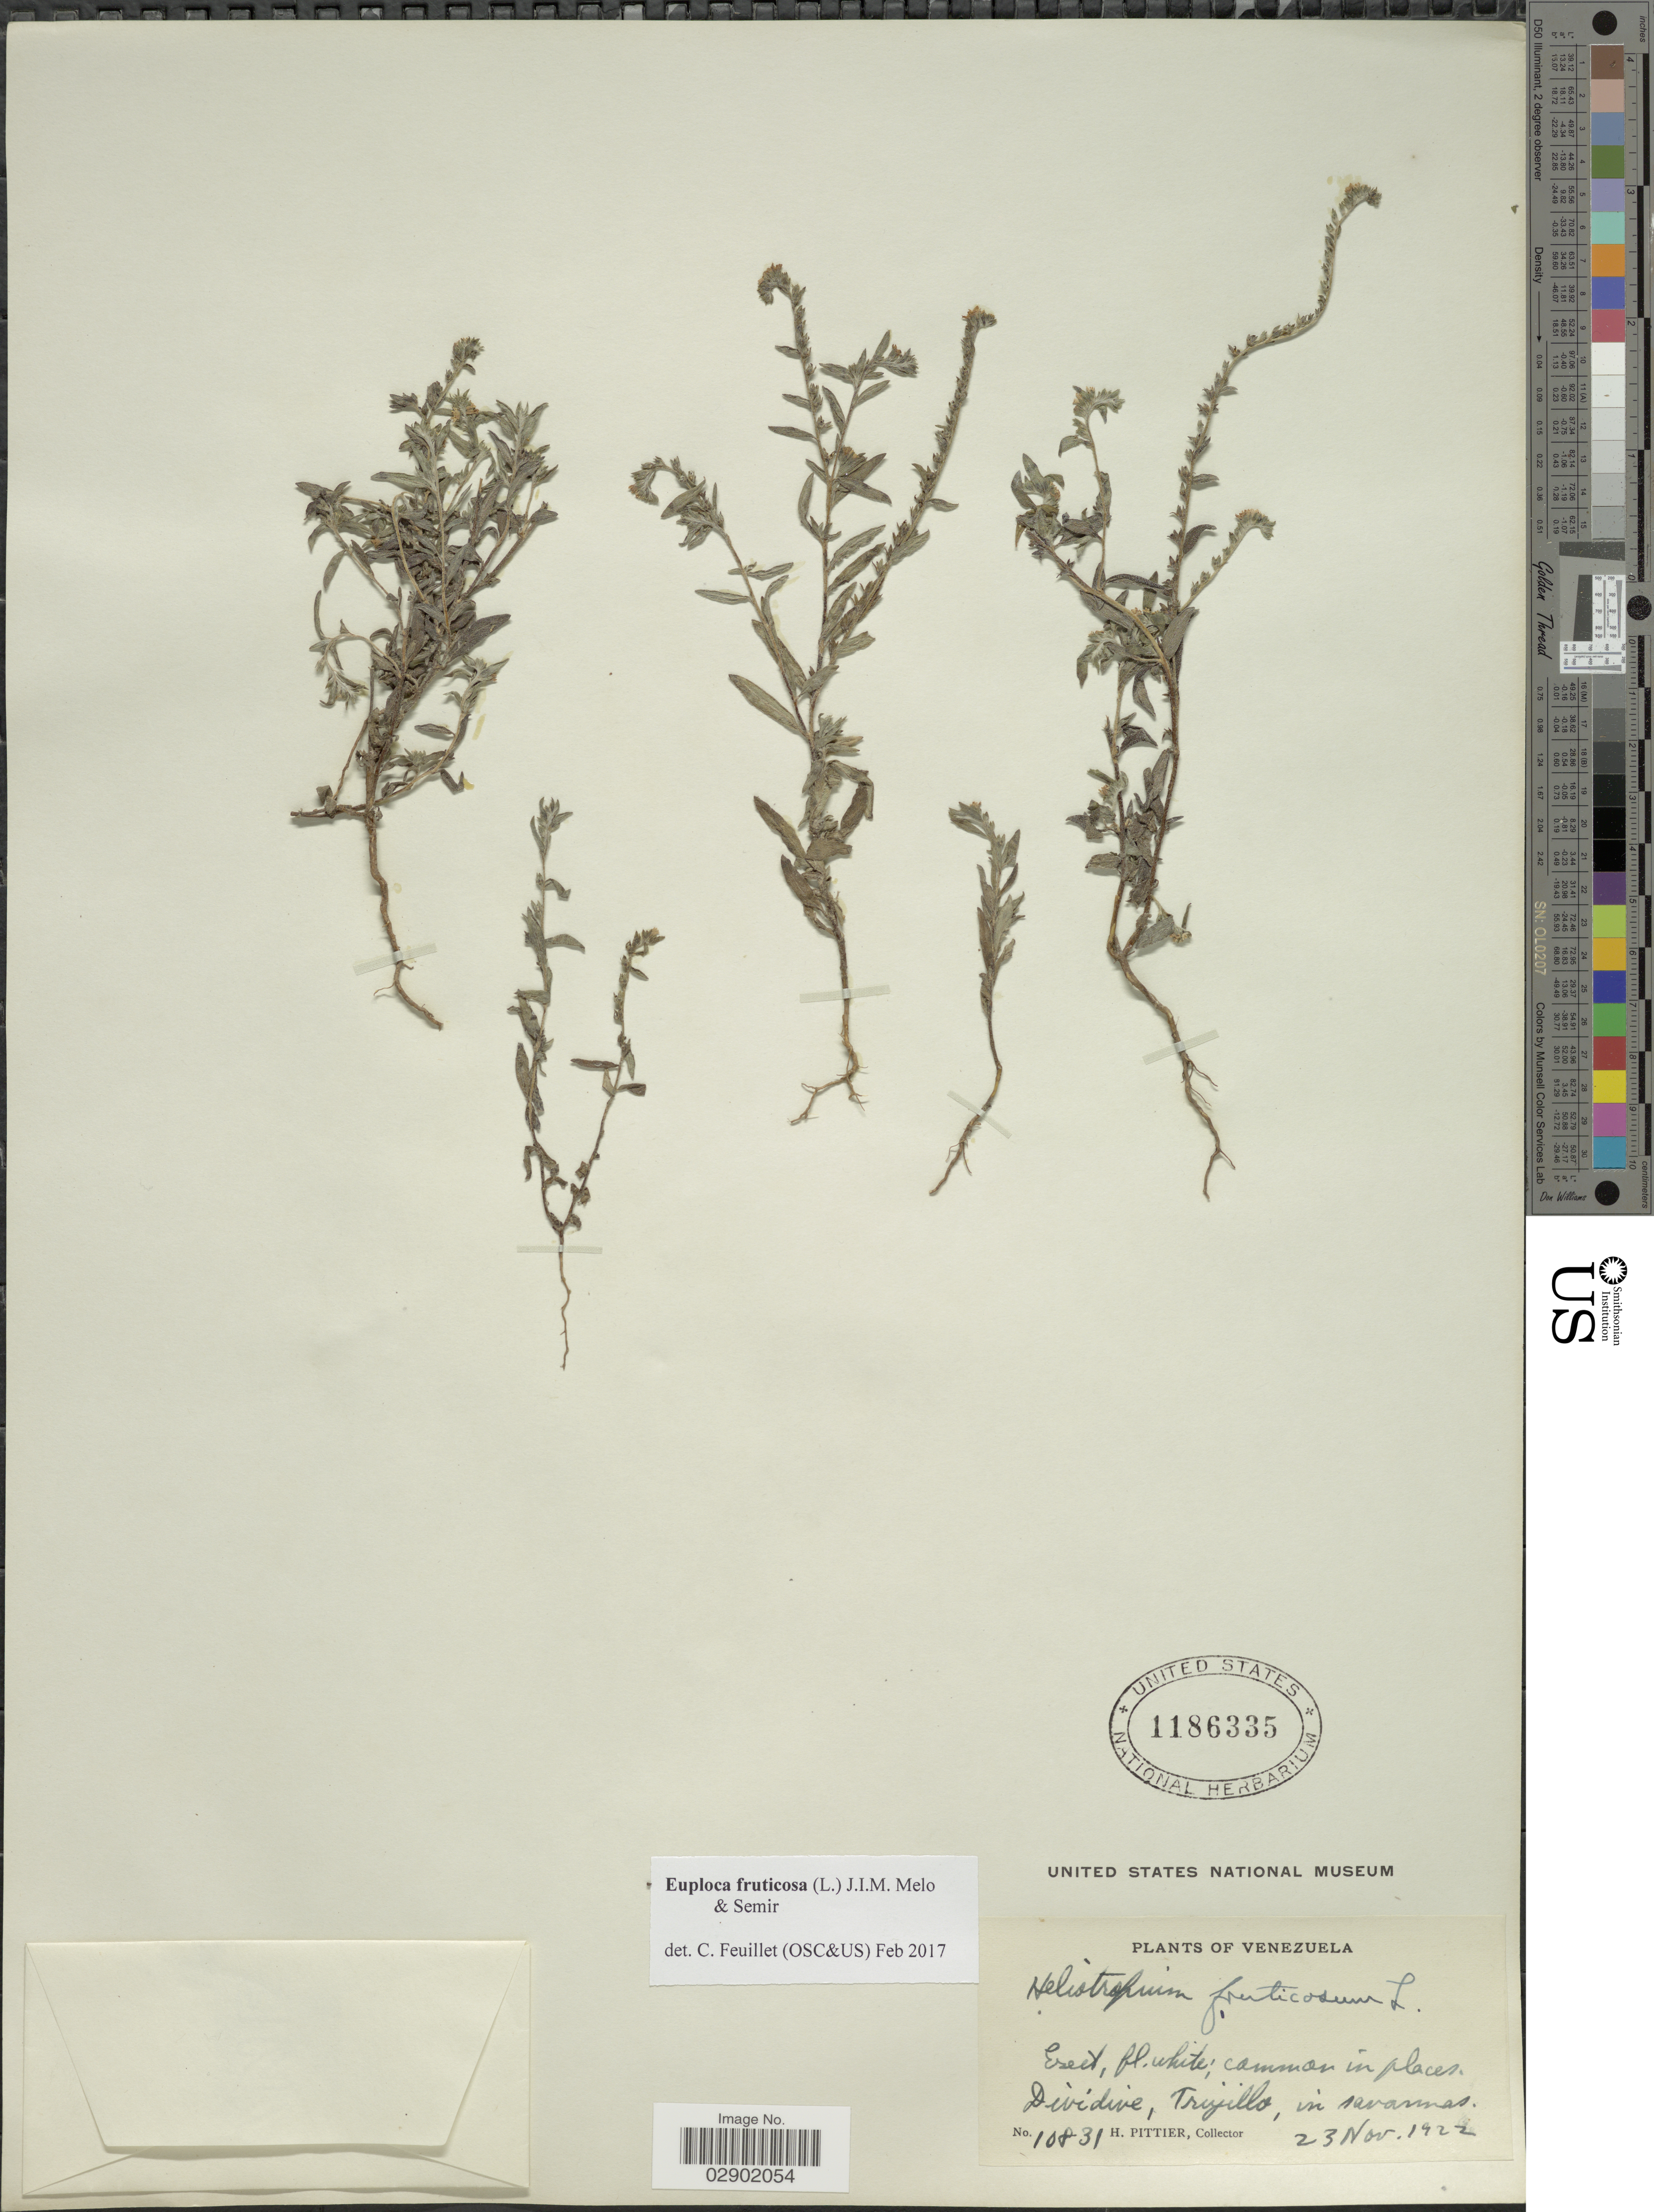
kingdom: Plantae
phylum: Tracheophyta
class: Magnoliopsida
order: Boraginales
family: Heliotropiaceae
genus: Euploca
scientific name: Euploca fruticosa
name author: (L.) J.I.M. Melo & Semir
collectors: H. F. Pittier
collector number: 10831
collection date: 1922-11-23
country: Venezuela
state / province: Trujillo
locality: Dividive.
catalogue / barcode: US 1186335